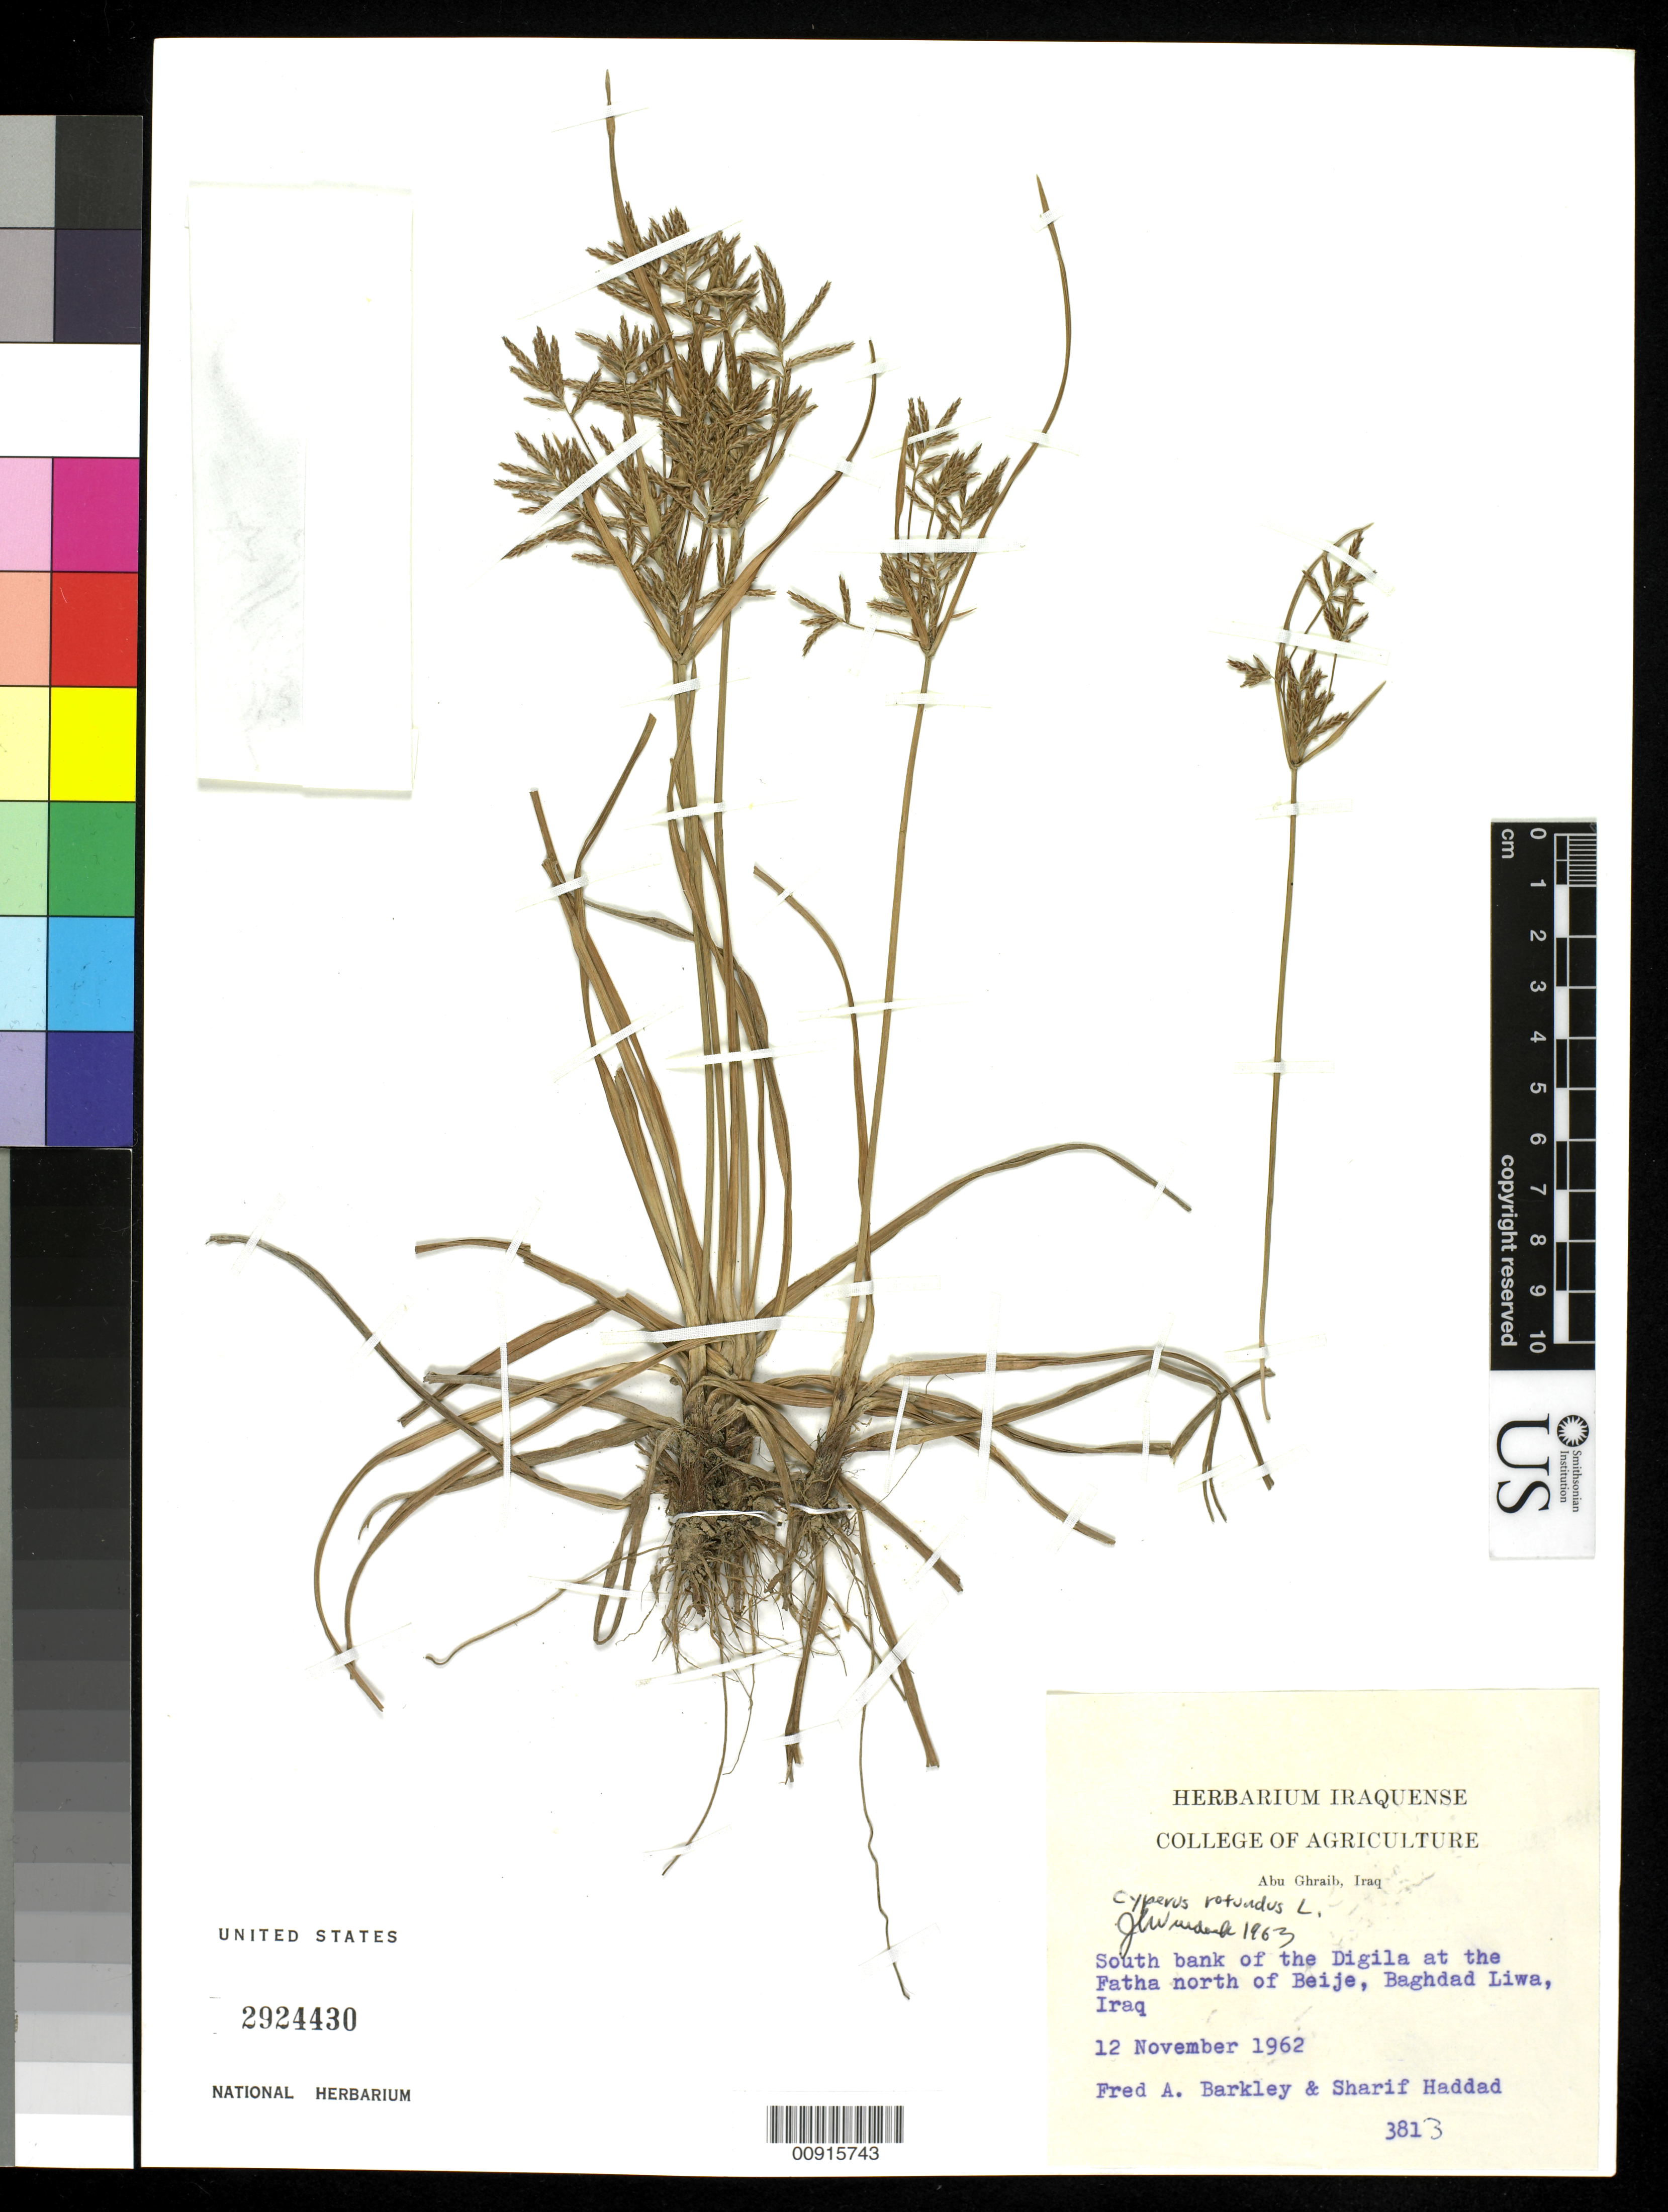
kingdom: Plantae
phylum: Tracheophyta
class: Liliopsida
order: Poales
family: Cyperaceae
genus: Cyperus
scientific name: Cyperus rotundus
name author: L.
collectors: F. A. Barkley & S. Haddad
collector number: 3813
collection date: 1962-11-12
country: Iraq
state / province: Baghdad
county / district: Abu Ghraib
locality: South bank of the Digila at the Fatha north of Beije, Baghdad Liwa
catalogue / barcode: US 2924430